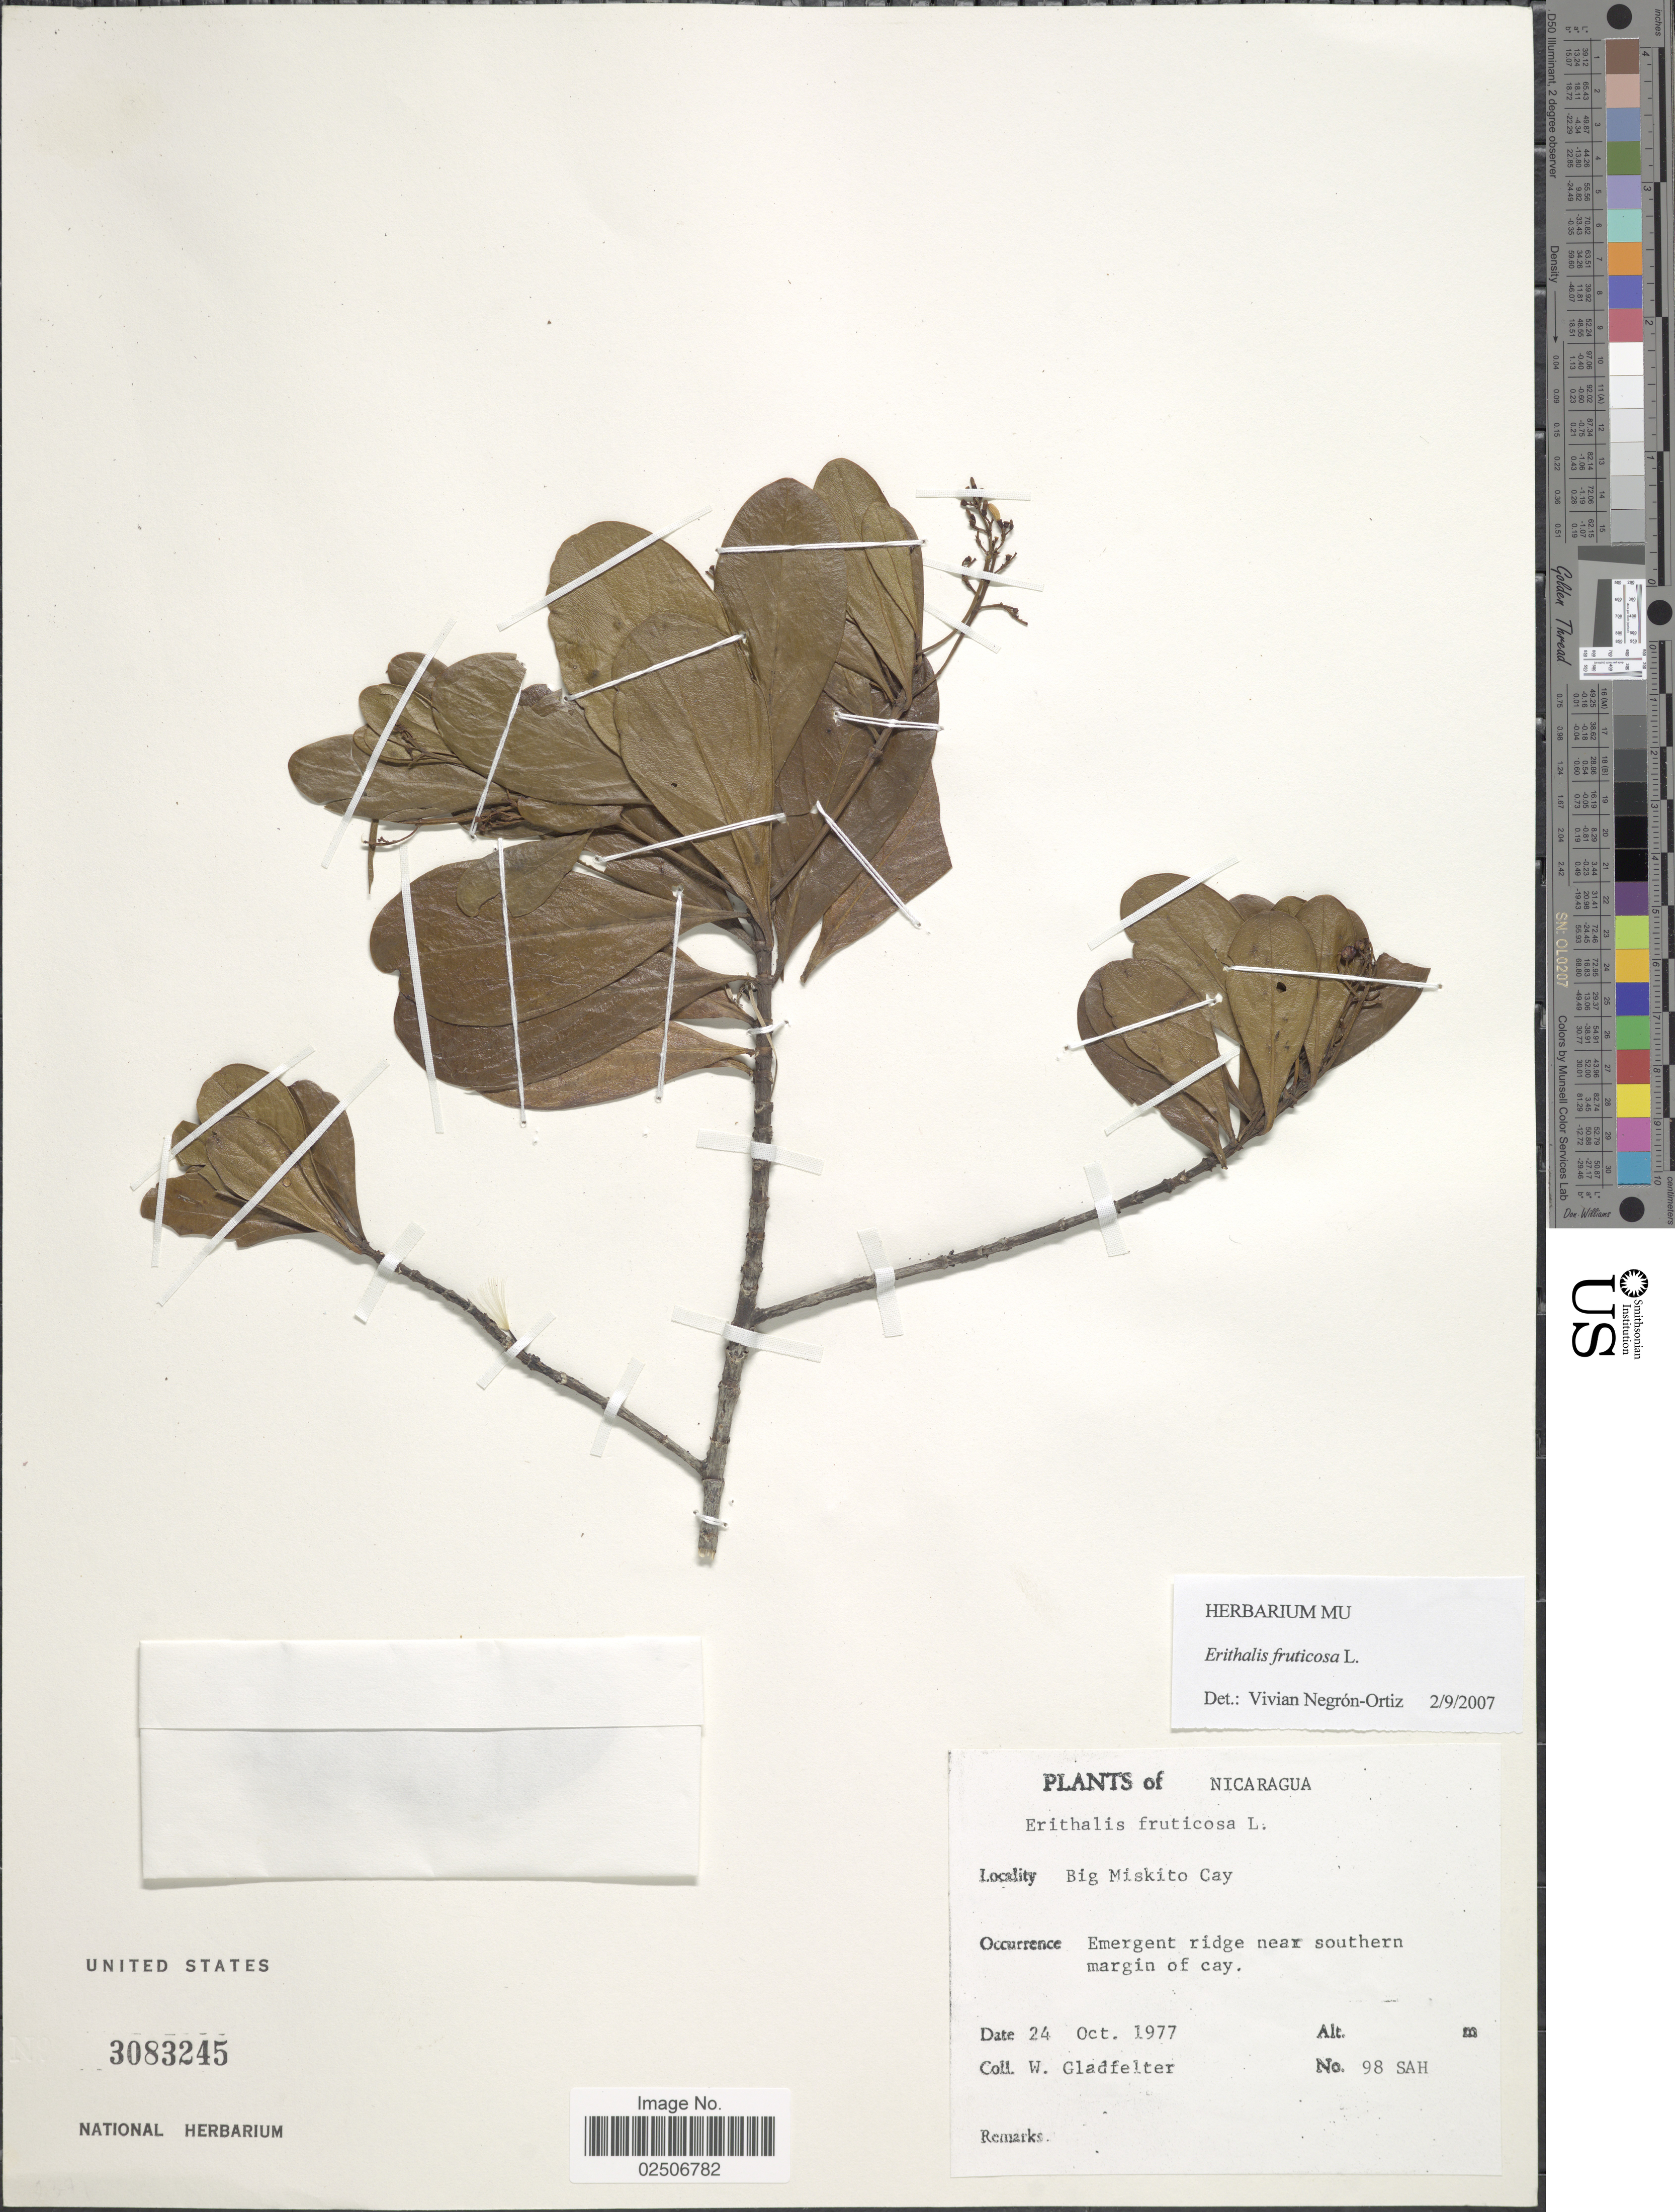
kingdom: Plantae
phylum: Tracheophyta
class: Magnoliopsida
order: Gentianales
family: Rubiaceae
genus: Erithalis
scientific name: Erithalis fruticosa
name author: L.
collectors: W. Gladfelter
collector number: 98SAH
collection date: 1977-10-24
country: Nicaragua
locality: Big Miskito Cay, emergent ridge near southern margin of cay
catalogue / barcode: US 3083245